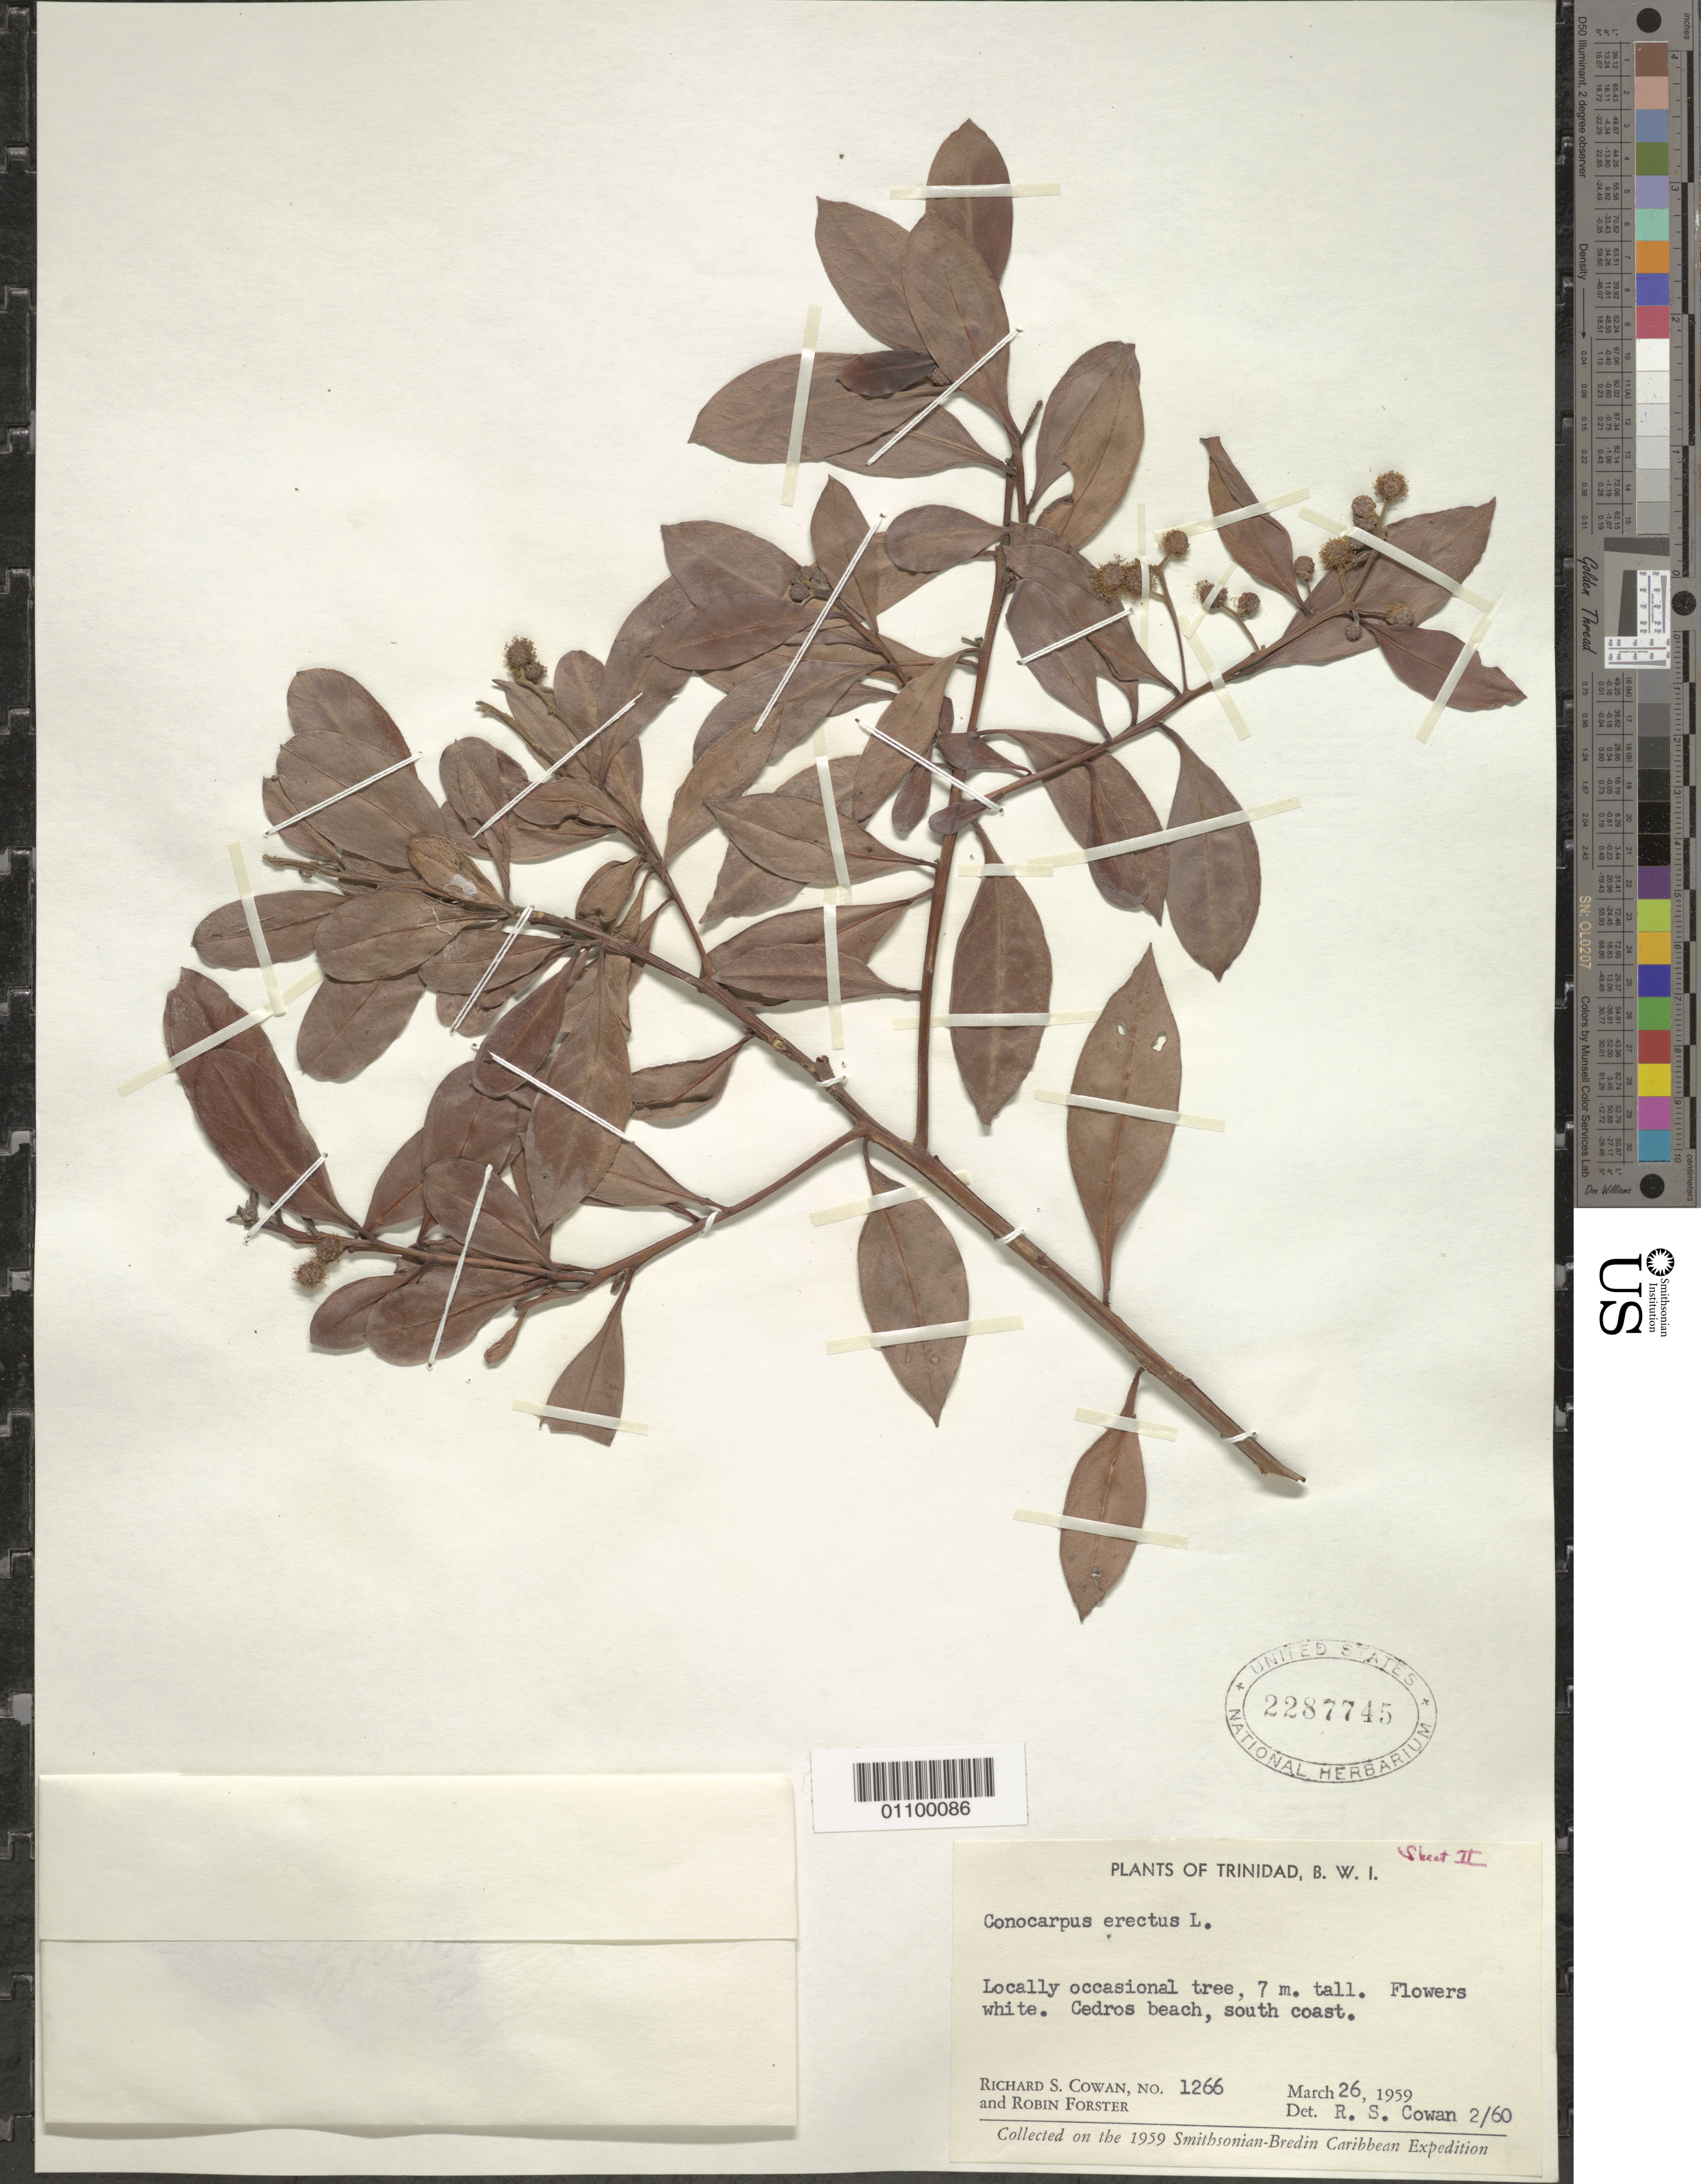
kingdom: Plantae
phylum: Tracheophyta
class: Magnoliopsida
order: Myrtales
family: Combretaceae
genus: Conocarpus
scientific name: Conocarpus erectus var. erectus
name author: L.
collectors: R. S. Cowan & R. Forster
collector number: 1266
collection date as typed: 26 Mar 1959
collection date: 1959-03-26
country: Trinidad and Tobago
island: Trinidad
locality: Cedros beach, south coast. Locally occassional tree.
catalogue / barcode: US 2287745